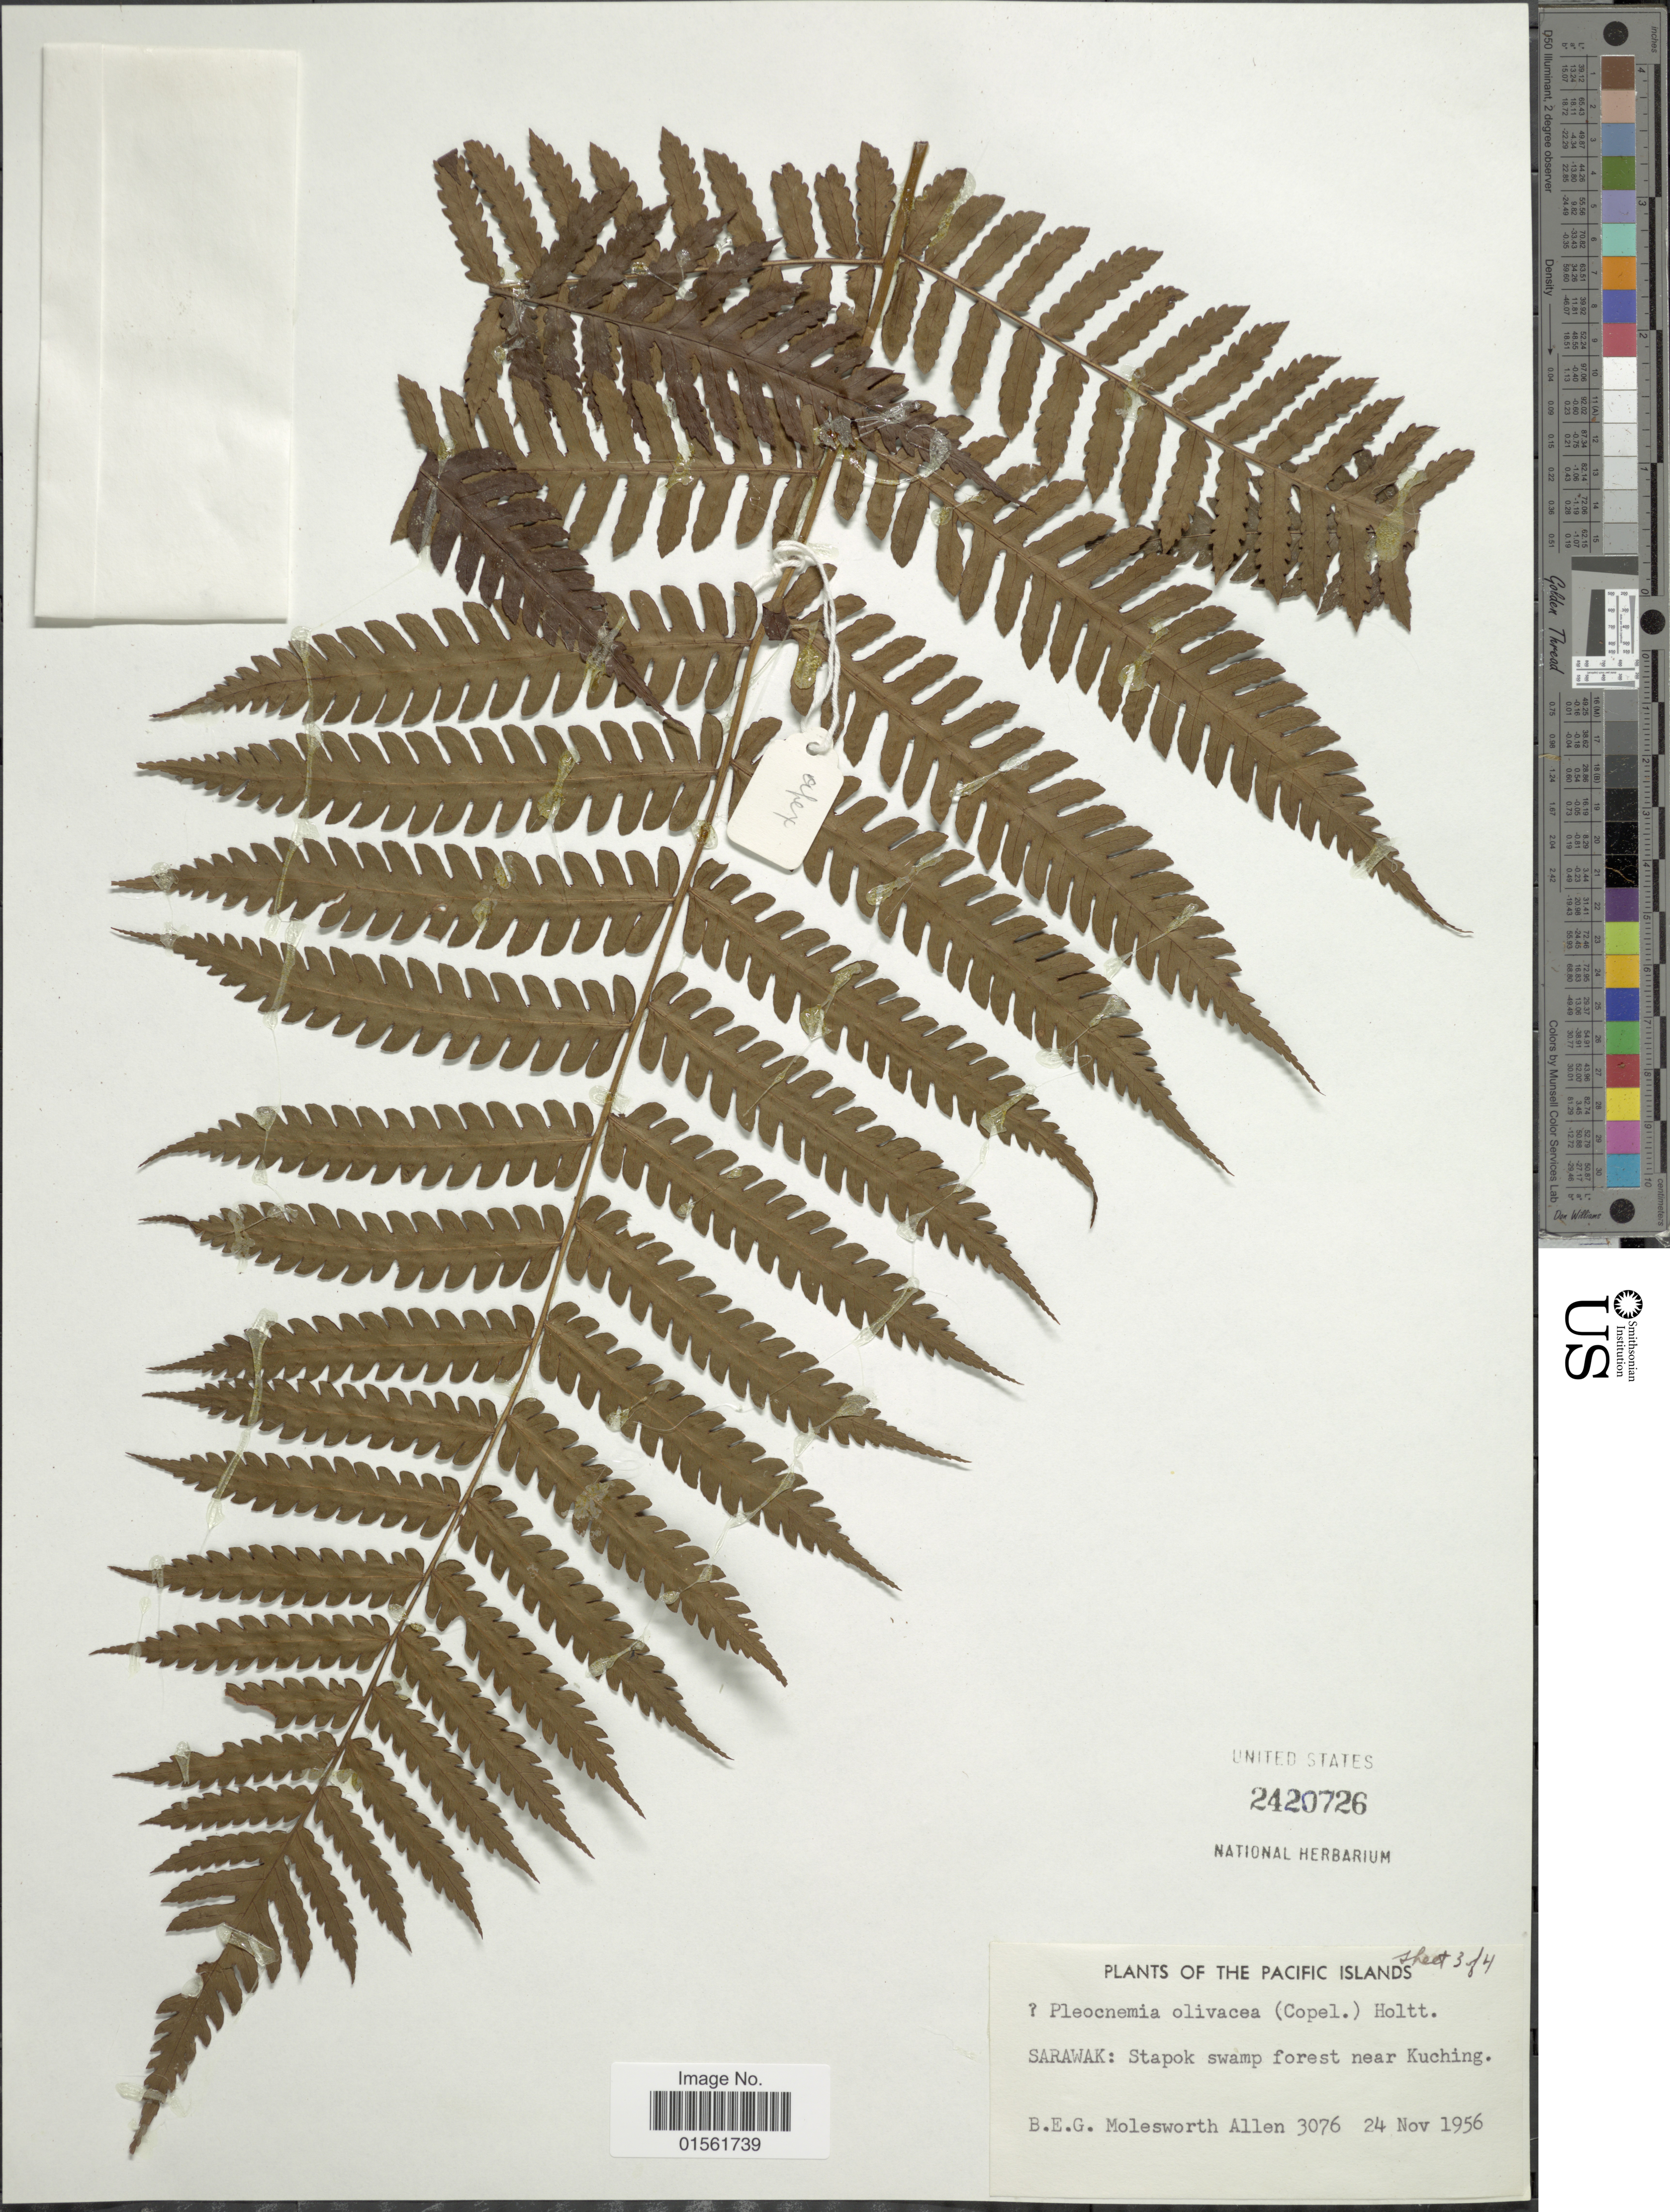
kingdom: Plantae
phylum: Tracheophyta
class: Polypodiopsida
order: Polypodiales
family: Dryopteridaceae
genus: Pleocnemia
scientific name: Pleocnemia olivacea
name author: (Copel.) Holttum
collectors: B. E. G. Molesworth-Allen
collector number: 3076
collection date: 1956-11-24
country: Malaysia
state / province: Sarawak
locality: The Pacific Islands. Stapok swamp forest near Kuching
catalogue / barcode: US 2420726